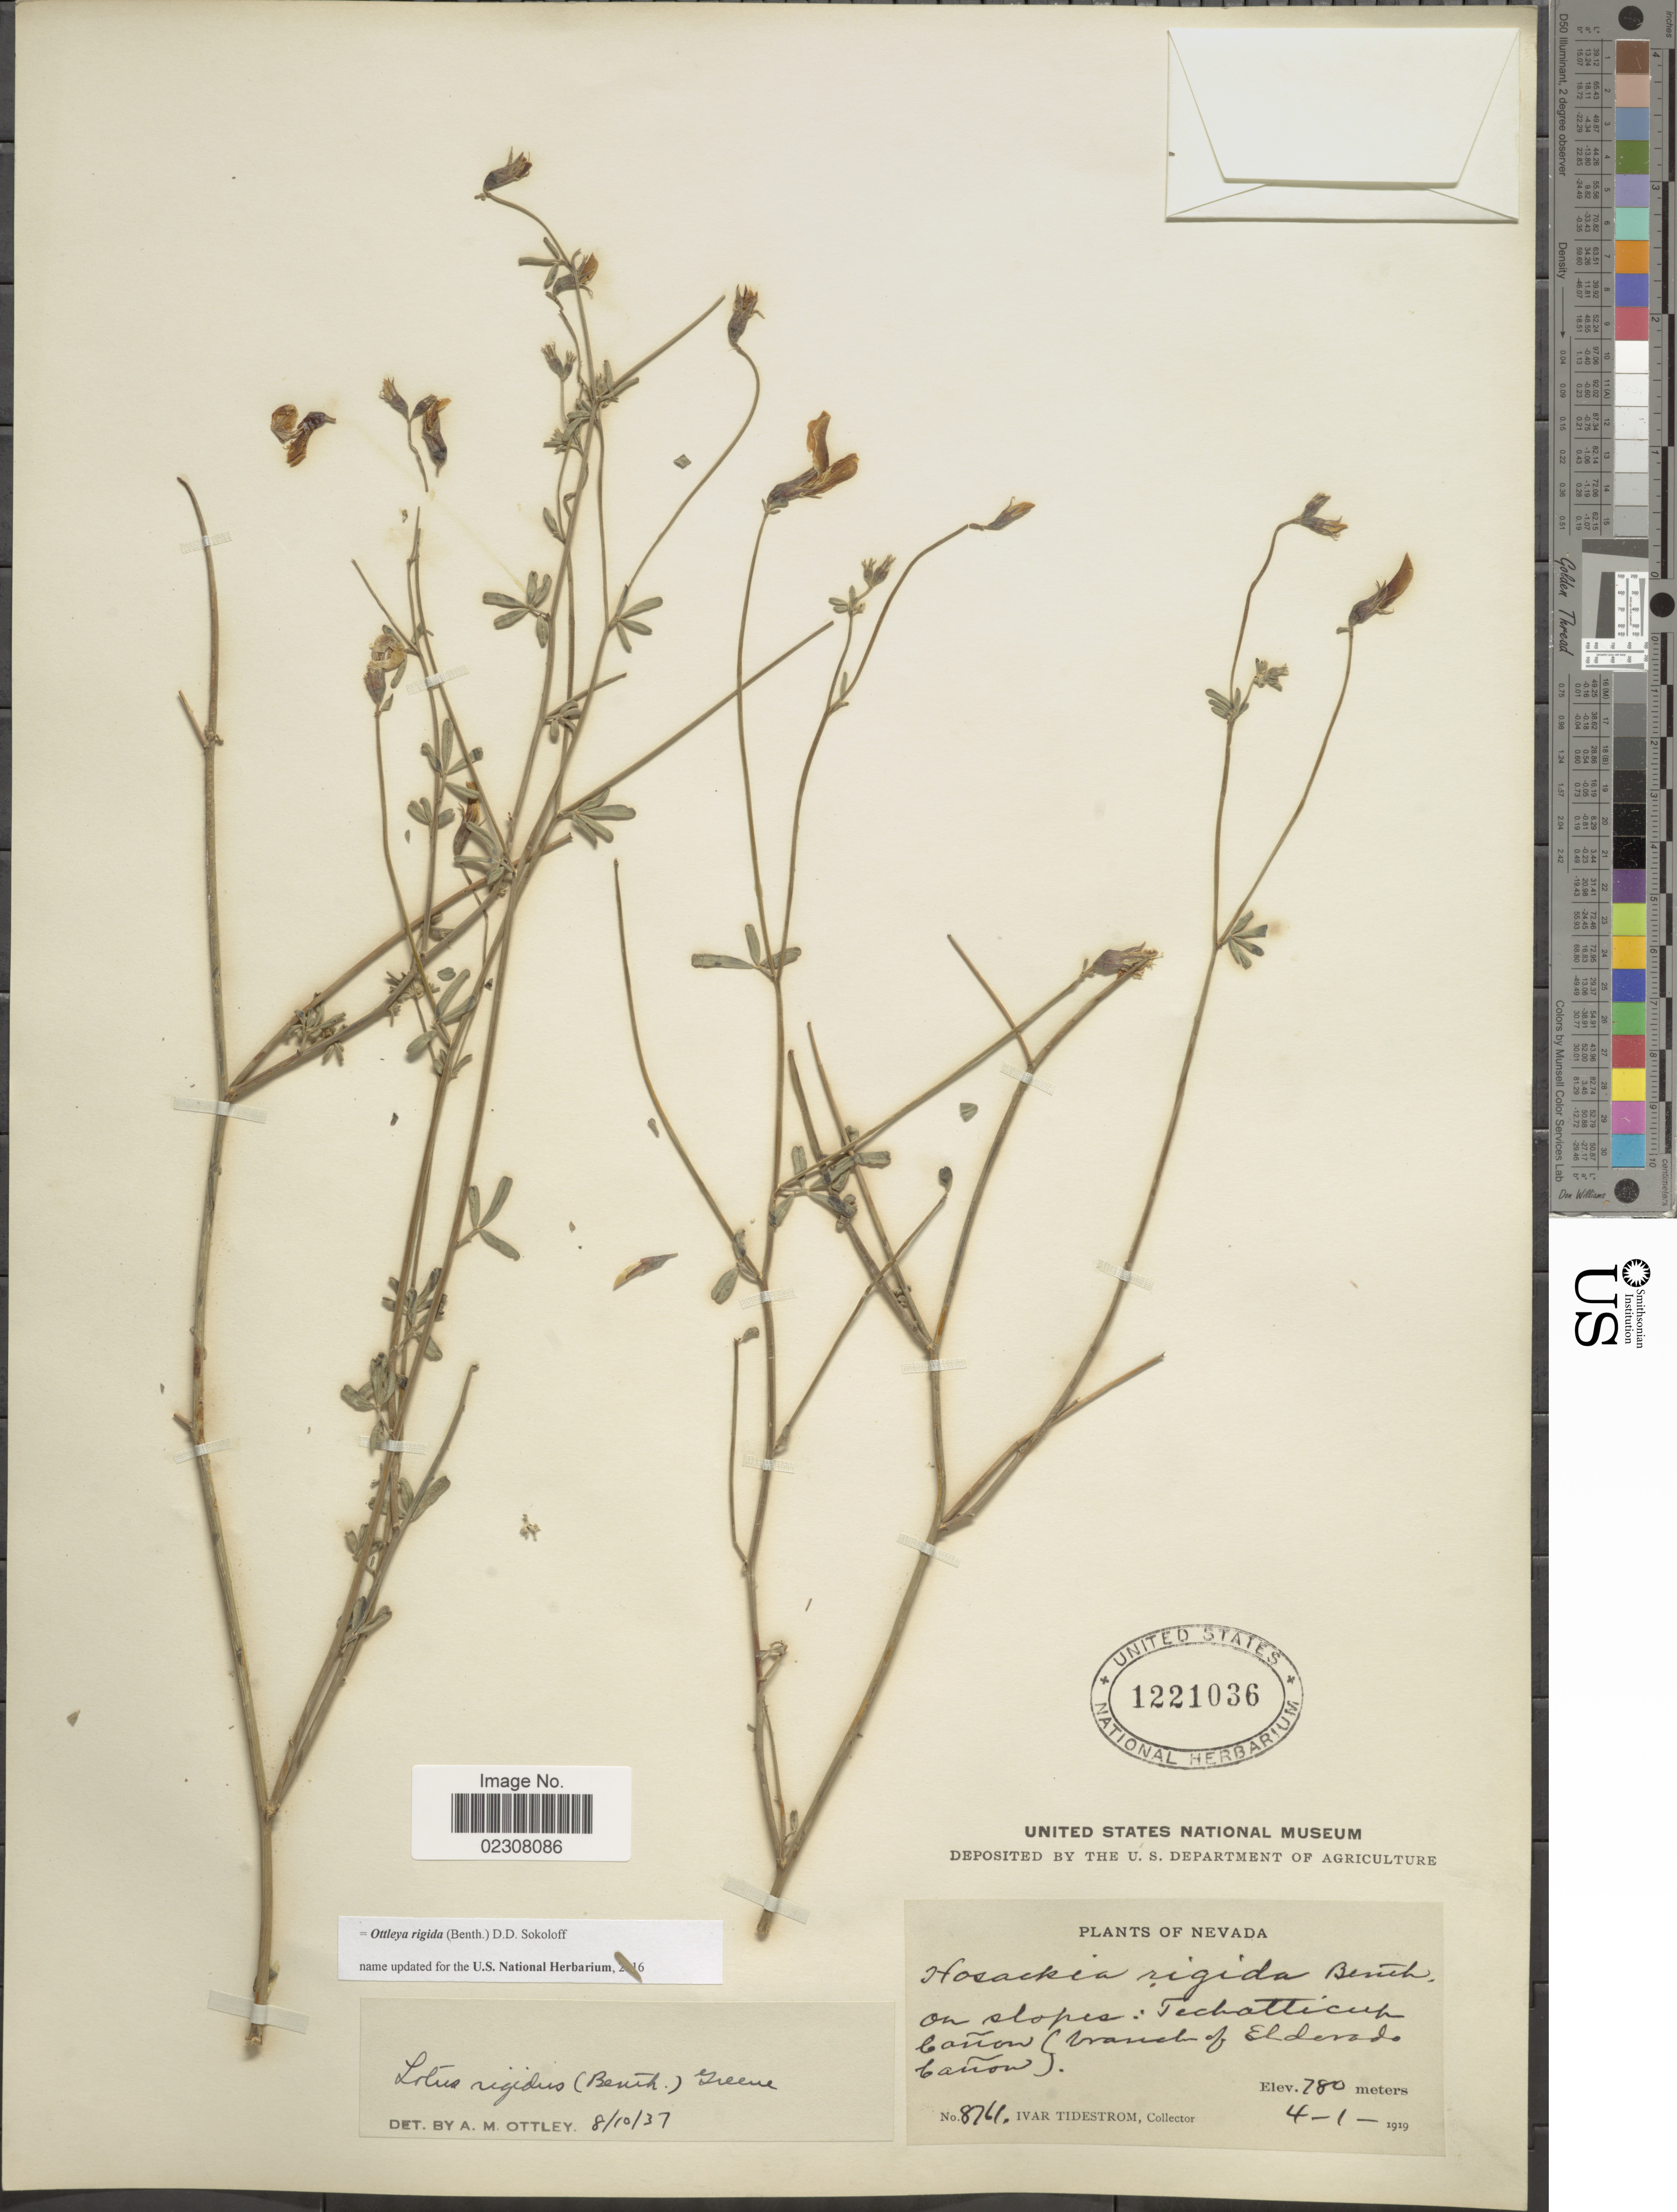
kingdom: Plantae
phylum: Tracheophyta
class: Magnoliopsida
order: Fabales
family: Fabaceae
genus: Ottleya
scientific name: Ottleya rigida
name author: (Benth.) D.D. Sokoloff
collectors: I. F. Tidestrom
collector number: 8761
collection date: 1919-04-01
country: United States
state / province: Nevada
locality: On slopes: Techatticun Cañon, C branch of Eldorado Cañon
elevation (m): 780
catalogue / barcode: US 1221036